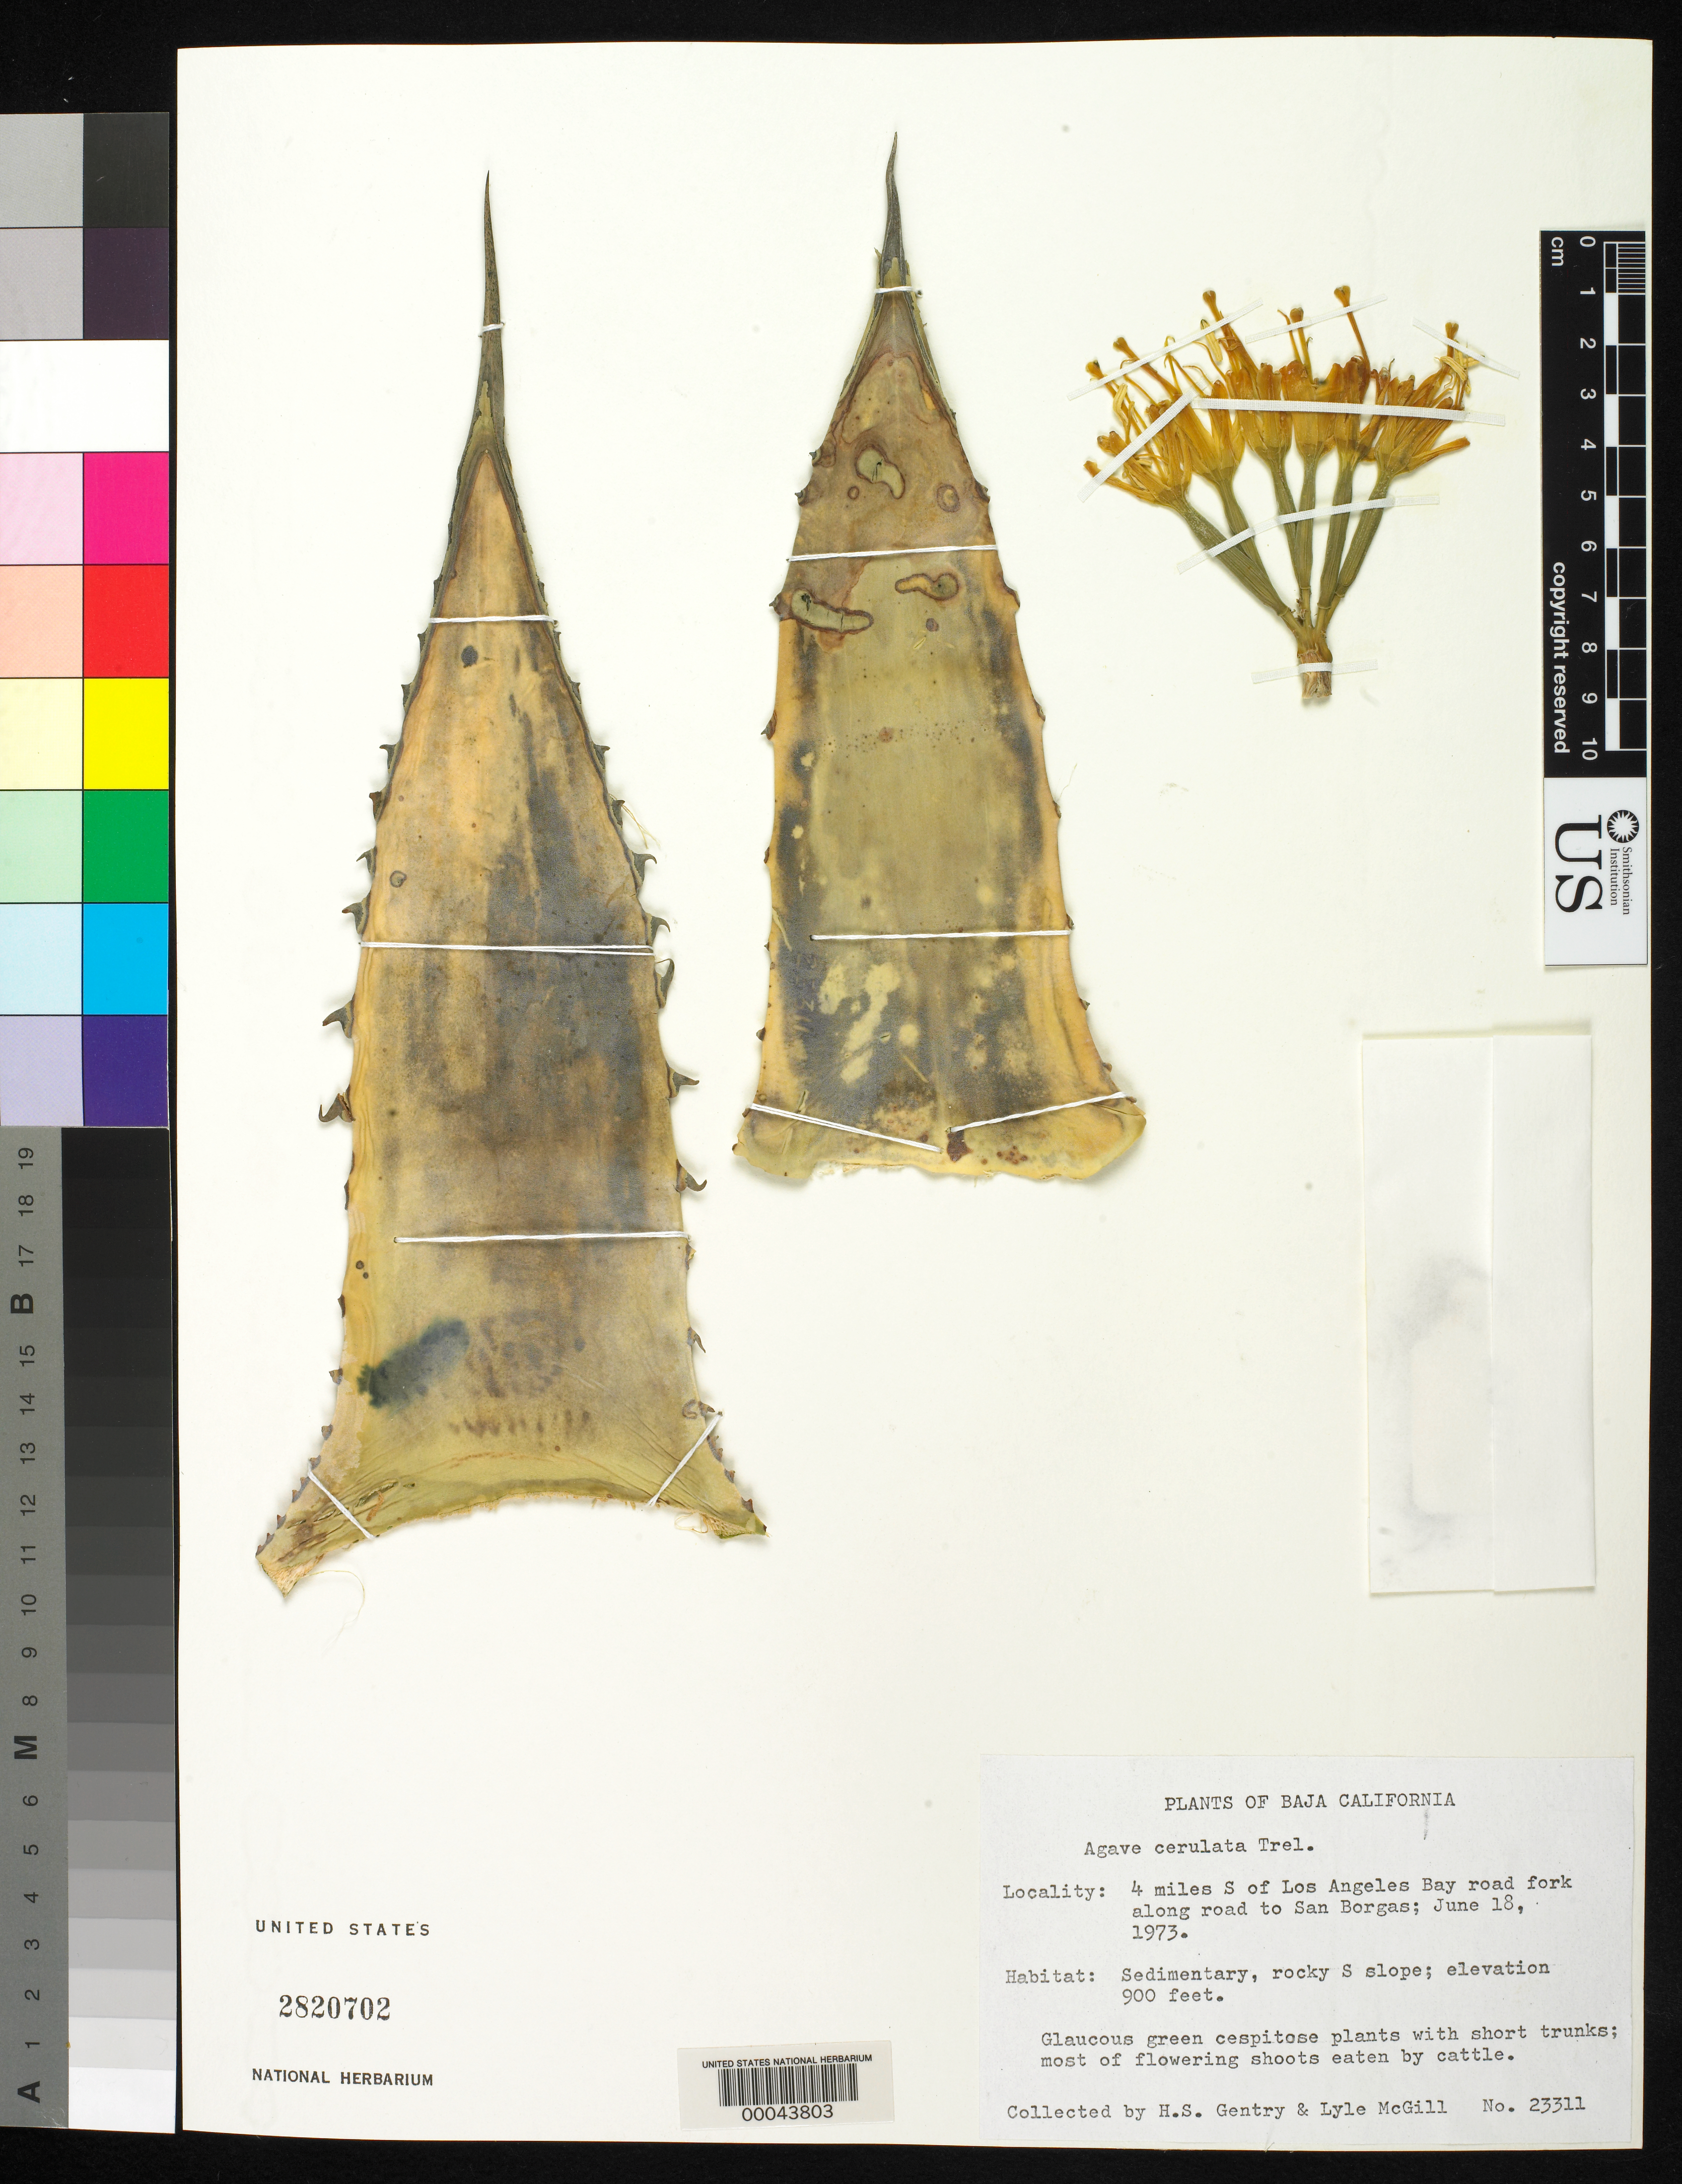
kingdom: Plantae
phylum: Tracheophyta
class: Liliopsida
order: Asparagales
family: Asparagaceae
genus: Agave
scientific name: Agave cerulata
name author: Trel.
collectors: H. S. Gentry & L. Mcgill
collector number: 23311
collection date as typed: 18 Jun 1973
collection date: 1973-06-18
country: Mexico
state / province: Baja California Norte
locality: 4 mi S of Los Angles Bay road fork along road to San Borgas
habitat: Sedimentary, rocky s slope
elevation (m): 274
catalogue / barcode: US 2820702